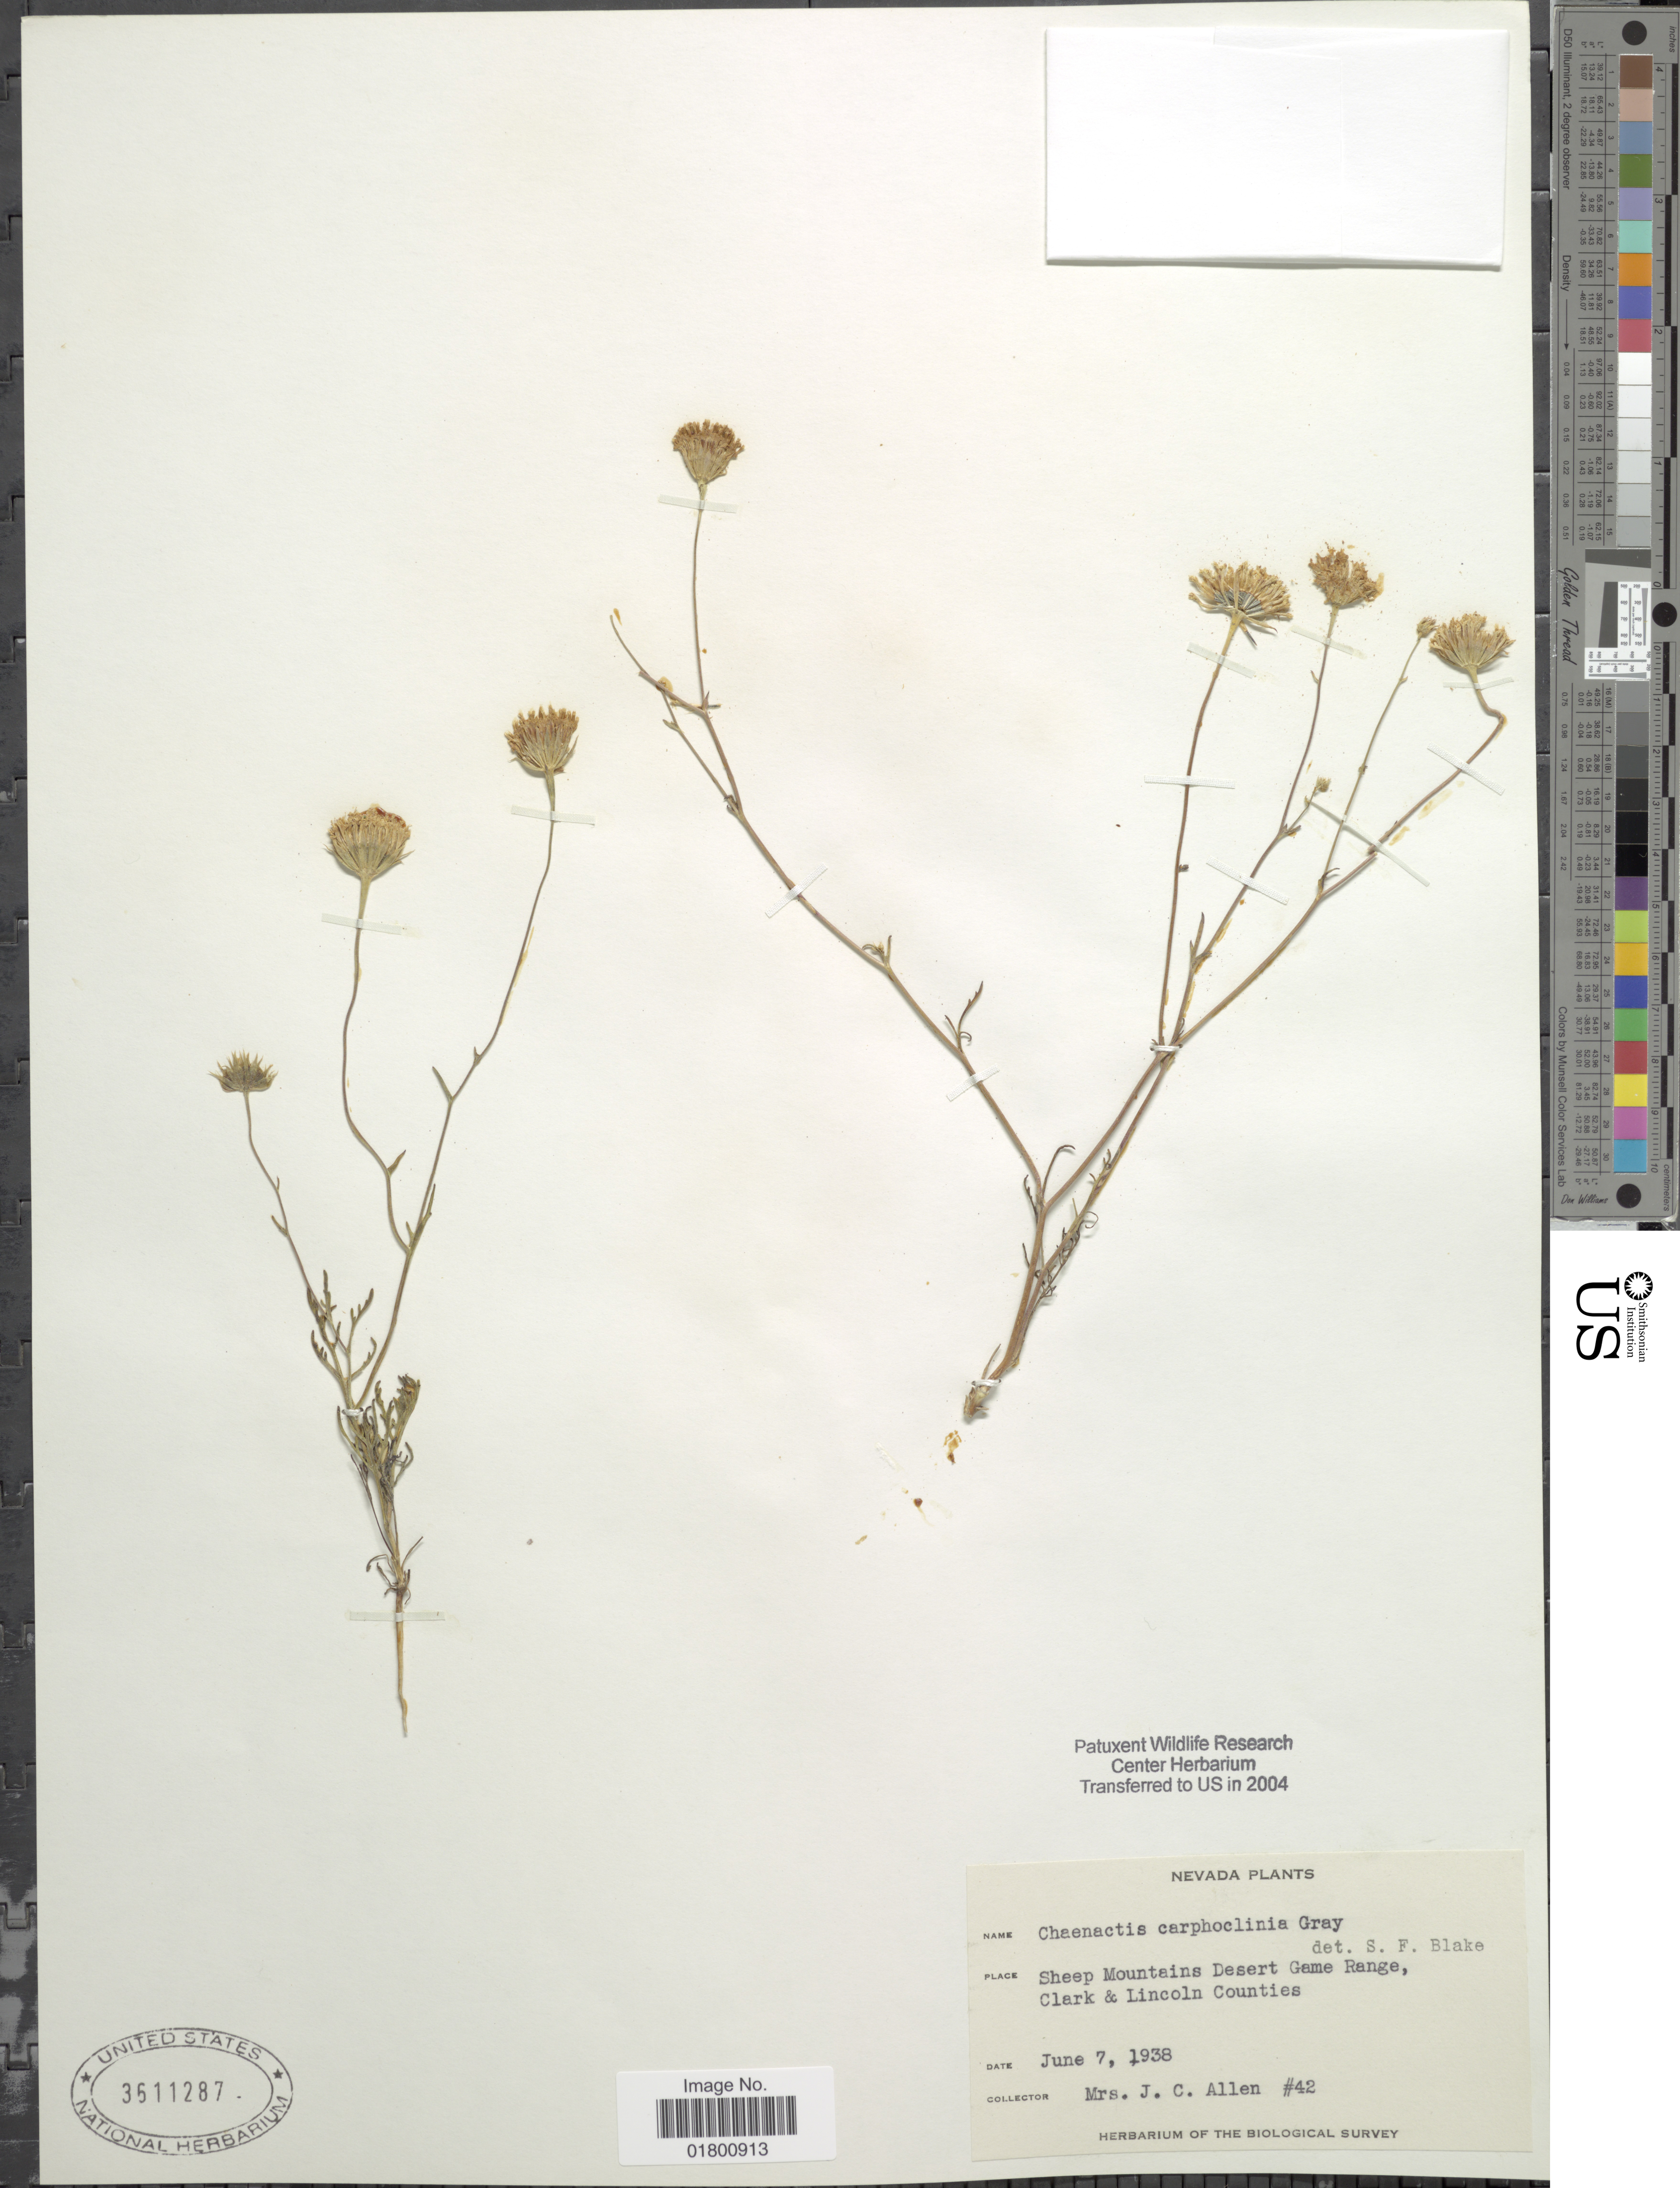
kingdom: Plantae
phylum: Tracheophyta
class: Magnoliopsida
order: Asterales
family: Asteraceae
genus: Chaenactis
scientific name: Chaenactis carphoclinia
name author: A. Gray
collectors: Mrs. J. C. Allen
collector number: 42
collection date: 1938-06-07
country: United States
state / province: Nevada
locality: Sheep Mountains Desert Game Range, Clark & Lincoln Counties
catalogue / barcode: US 3611287